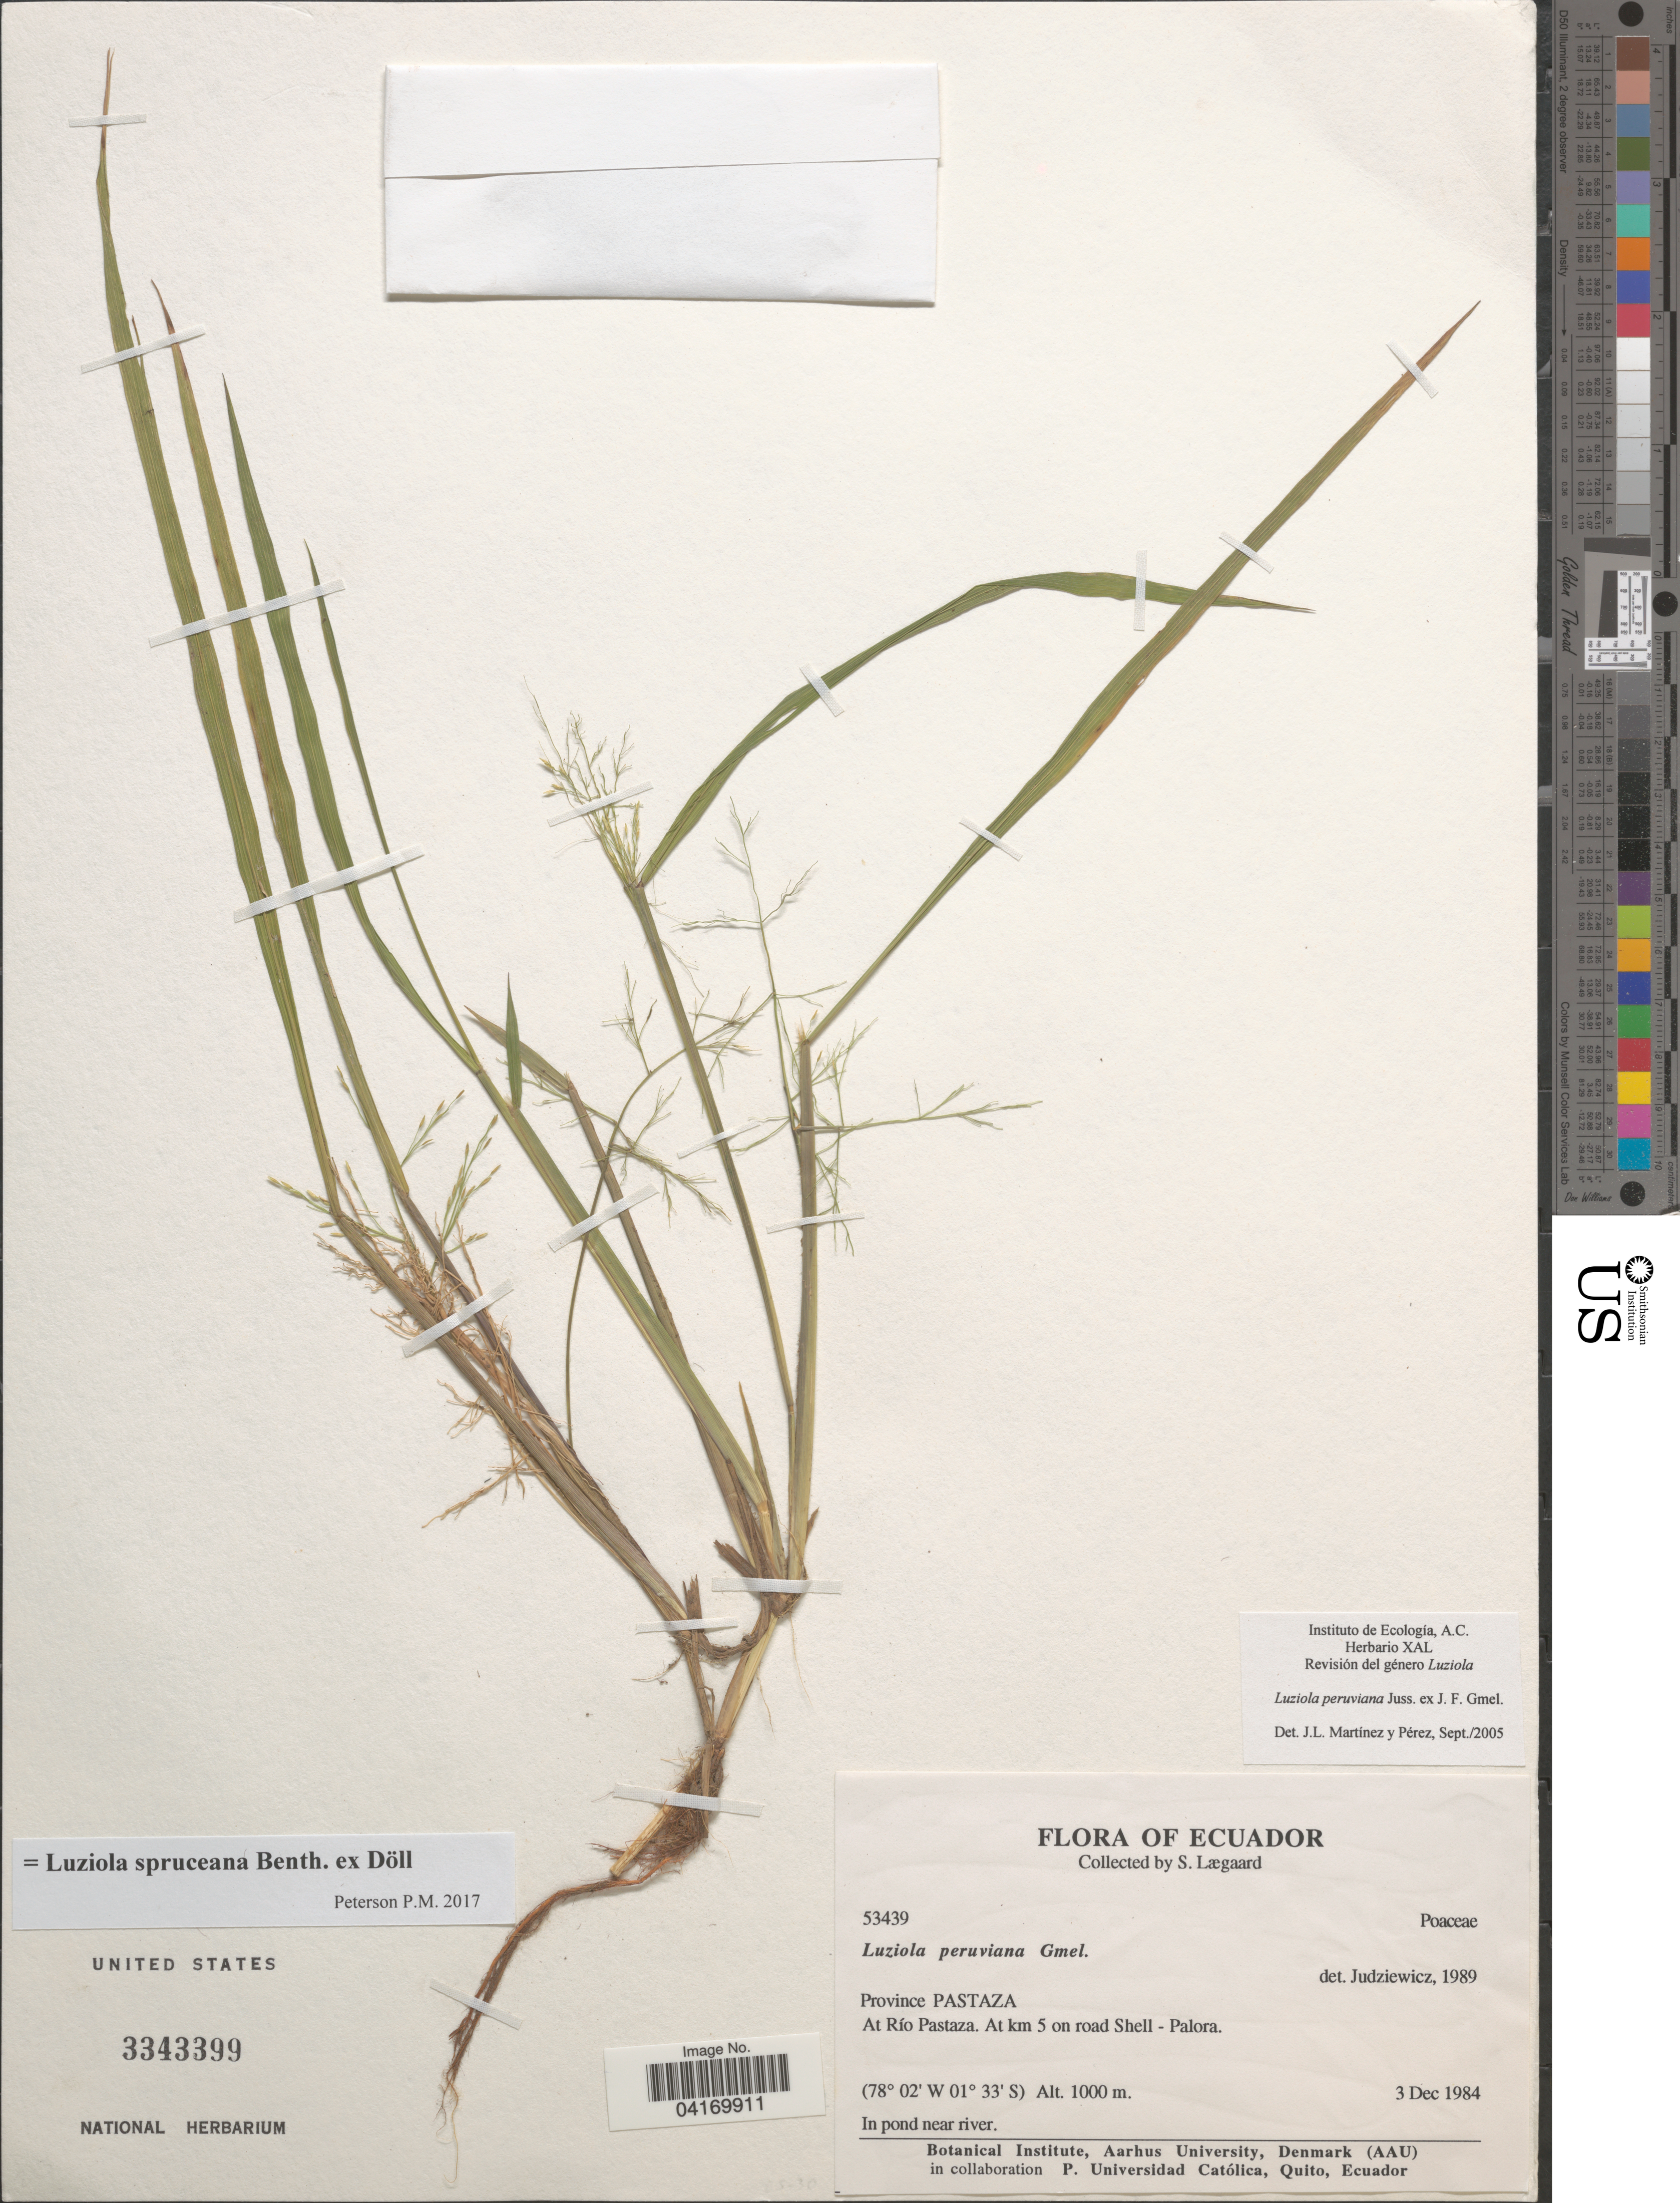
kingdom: Plantae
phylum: Tracheophyta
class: Liliopsida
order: Poales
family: Poaceae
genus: Luziola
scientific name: Luziola spruceana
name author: Benth. ex Döll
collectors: S. Lægaard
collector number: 53439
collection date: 1984-12-03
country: Ecuador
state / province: Pastaza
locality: At Río Pastaza. At km 5 on road Shell - Palora. In pond near river.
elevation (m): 1000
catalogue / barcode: US 3343399